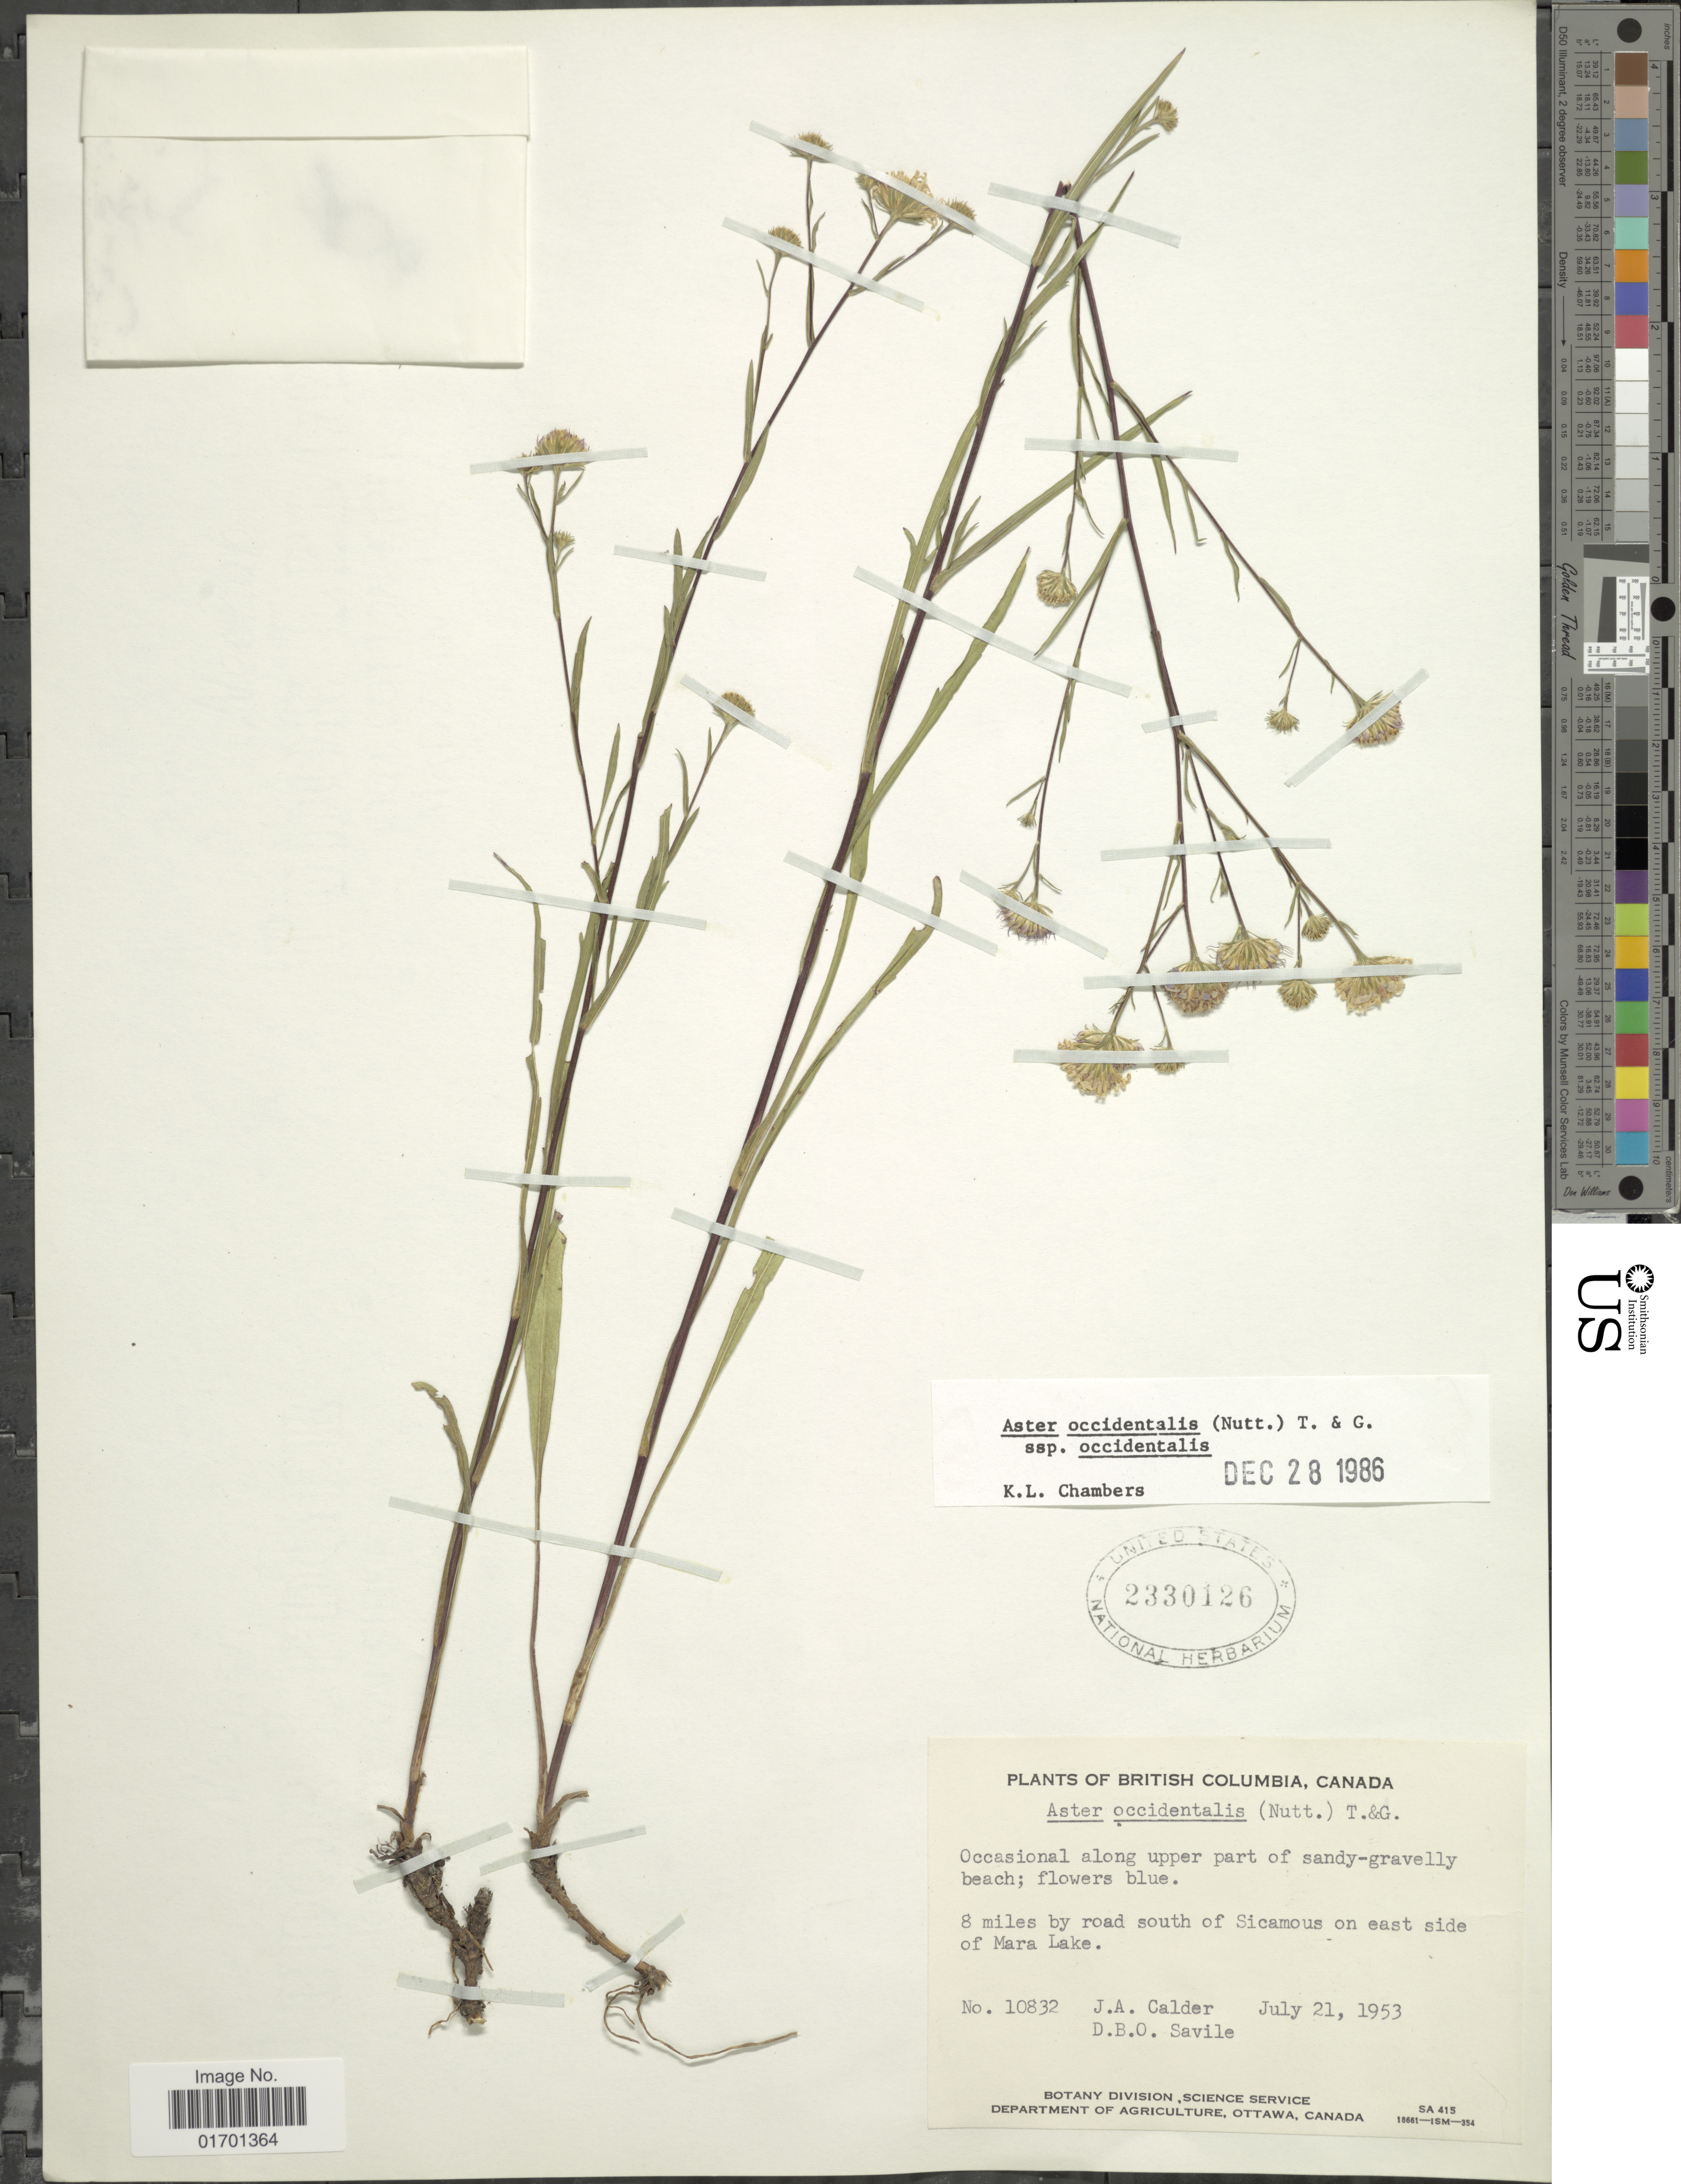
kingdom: Plantae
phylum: Tracheophyta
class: Magnoliopsida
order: Asterales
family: Asteraceae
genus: Symphyotrichum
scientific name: Symphyotrichum spathulatum var. spathulatum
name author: (Lindl.) G.L. Nesom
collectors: J. A. Calder & D. Savile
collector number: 10832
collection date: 1953-07-21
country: Canada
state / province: British Columbia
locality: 8 miles by road south of Sicamous on east side of Mara Lake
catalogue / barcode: US 2330126